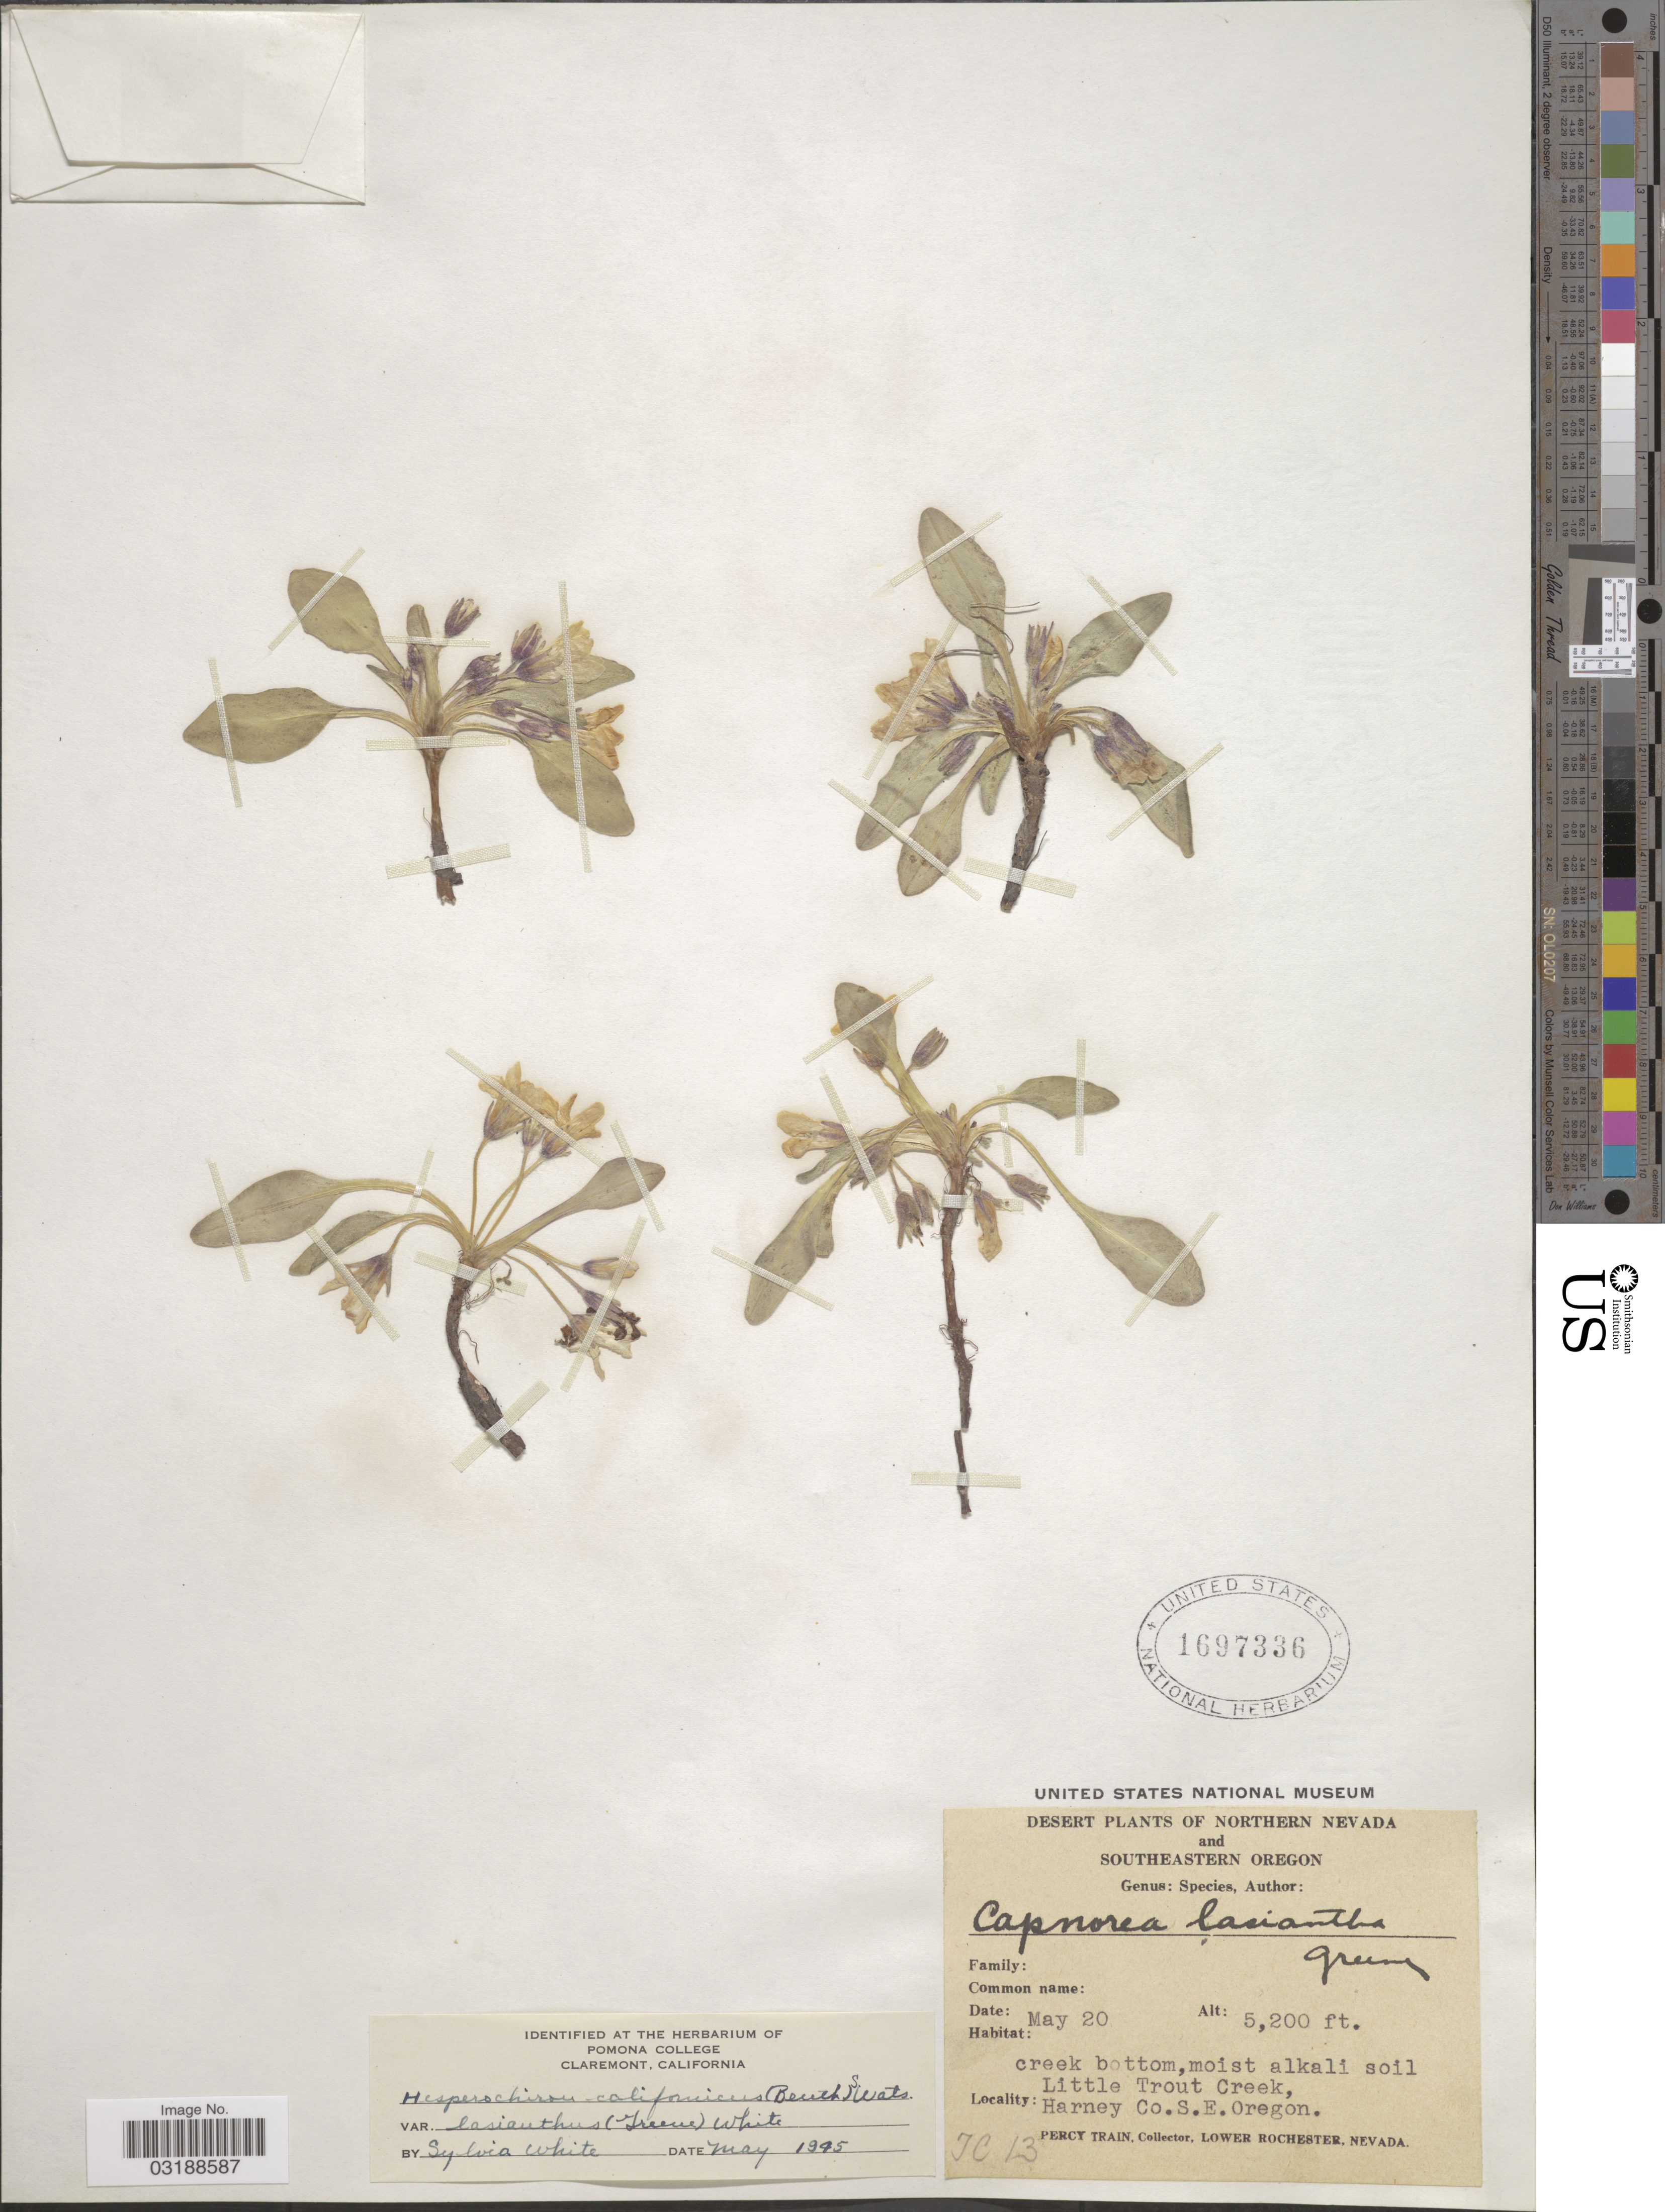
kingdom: Plantae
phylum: Tracheophyta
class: Magnoliopsida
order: Boraginales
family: Hydrophyllaceae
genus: Hesperochiron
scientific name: Hesperochiron californicus var. lasianthus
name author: (Kellogg) Brand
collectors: P. Train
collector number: JC13*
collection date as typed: Transcribed d/m/y: /5/20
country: United States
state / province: Oregon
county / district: Harney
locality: Southeastern Oregon, Little Trout Creek, Harney Co. S.E. Oregon.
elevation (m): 1585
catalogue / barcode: US 1697336